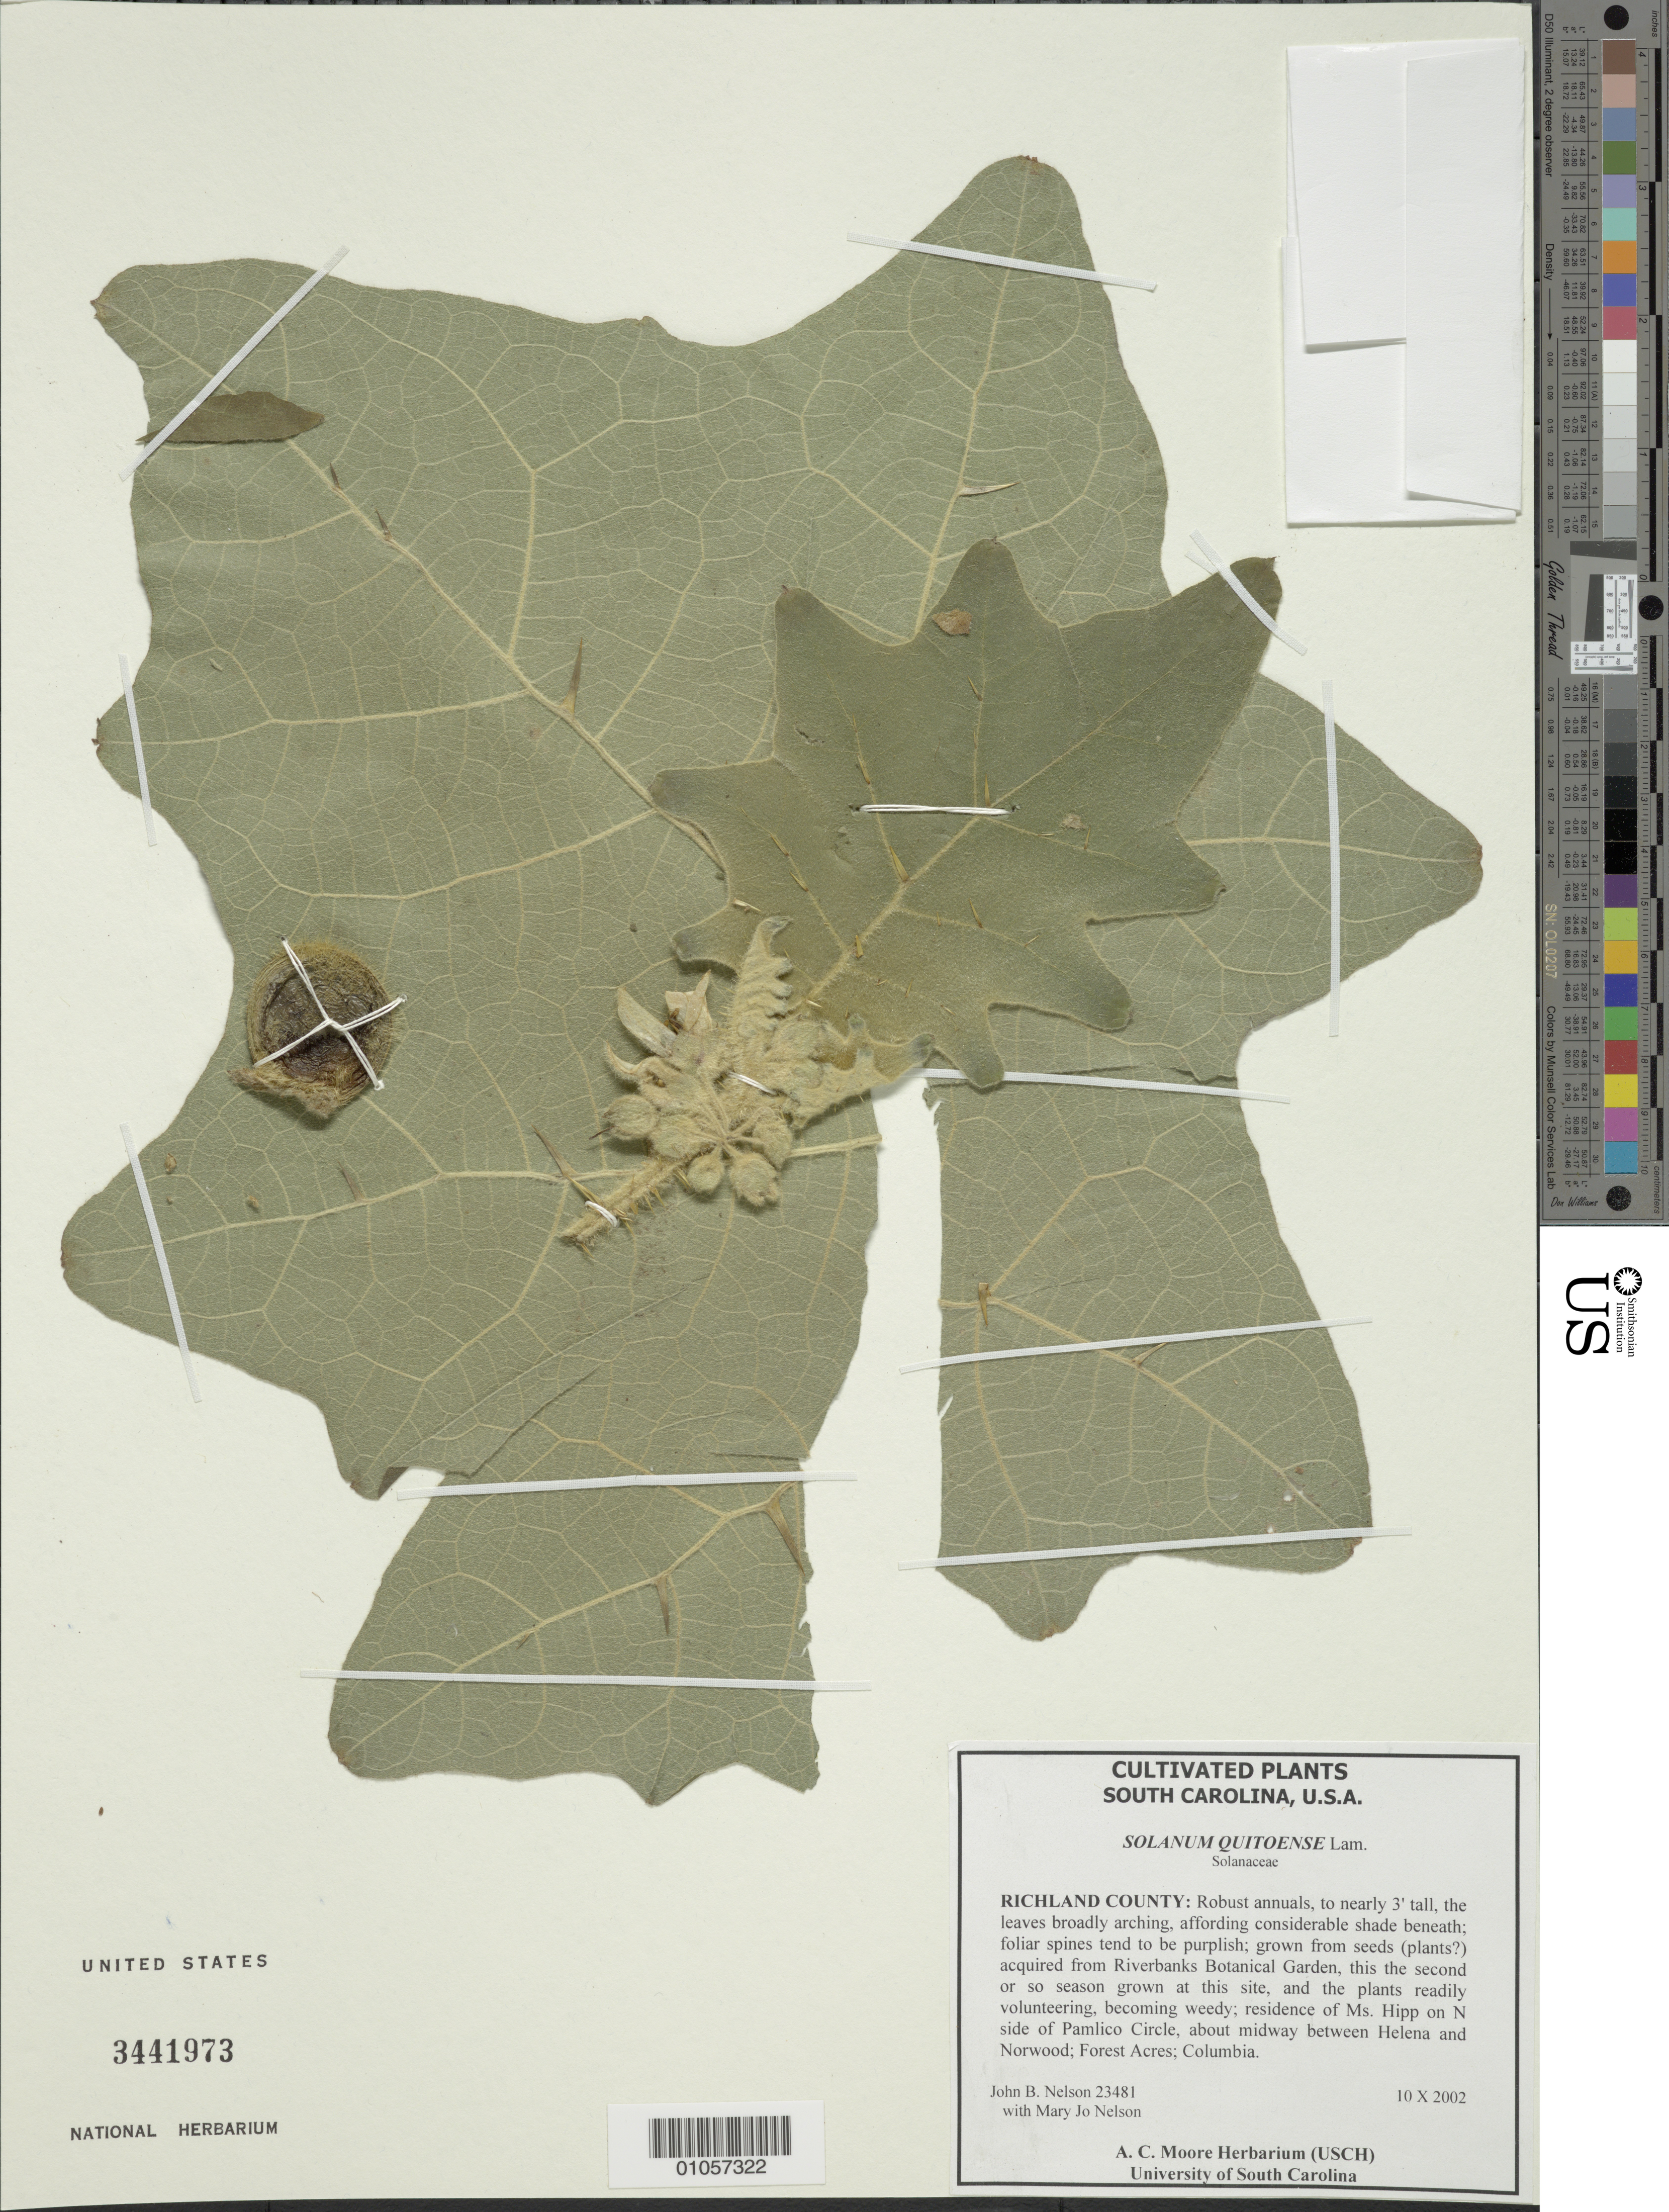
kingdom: Plantae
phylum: Tracheophyta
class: Magnoliopsida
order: Solanales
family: Solanaceae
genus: Solanum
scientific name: Solanum quitoense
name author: Lam.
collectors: J. Nelson & M. Nelson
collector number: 23481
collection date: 2002-10-10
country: United States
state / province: South Carolina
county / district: Richland County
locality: Columbia. Residence of Ms. Hipp on N side of Pamlico Circle, about mdway between Helena and Norwood; Forest Acres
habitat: Grown from seeds acquired from Riverbanks Botanical Garden, this the second or so season at this site, and the plants readily volunteering, becoming weedy.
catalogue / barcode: US 3441973